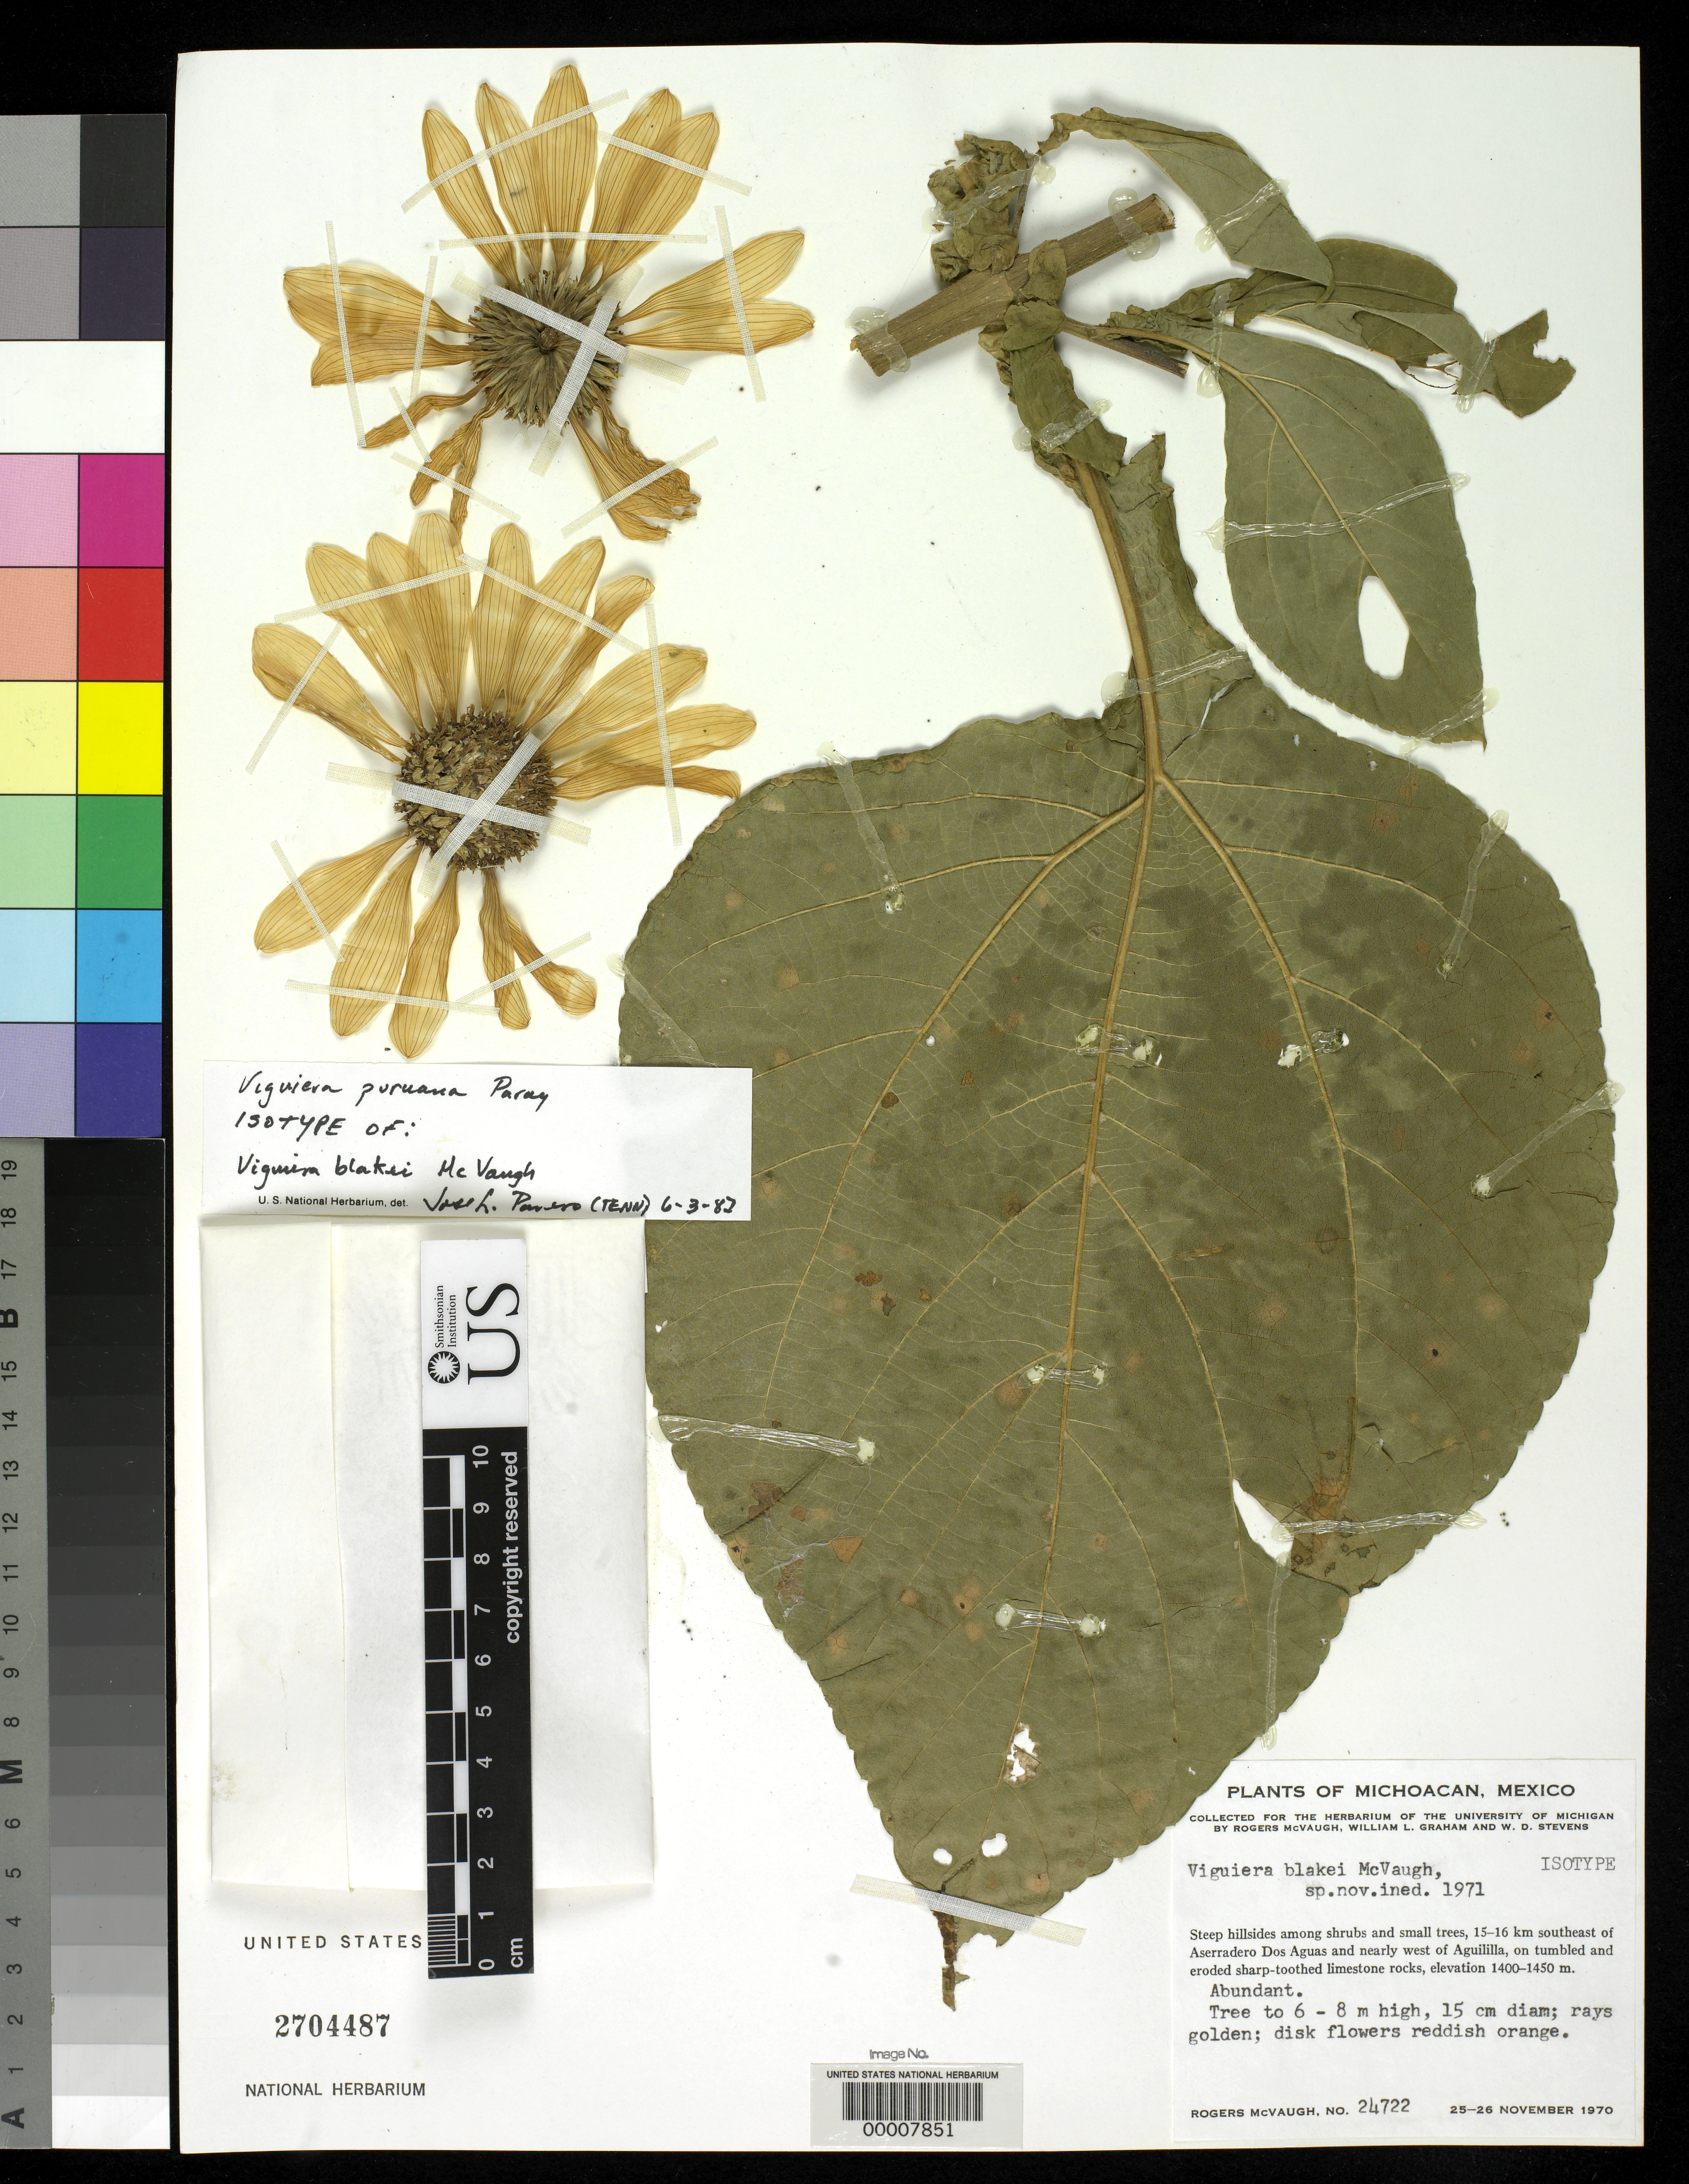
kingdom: Plantae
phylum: Tracheophyta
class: Magnoliopsida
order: Asterales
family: Asteraceae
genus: Viguiera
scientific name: Viguiera blakei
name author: McVaugh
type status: Isotype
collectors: R. McVaugh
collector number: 24722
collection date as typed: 25 Nov 1970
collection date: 1970-11-25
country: Mexico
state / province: Michoacán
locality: SE of Aserradero Dos Aguas, W of Aguililla.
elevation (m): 1400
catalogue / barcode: US 2704487